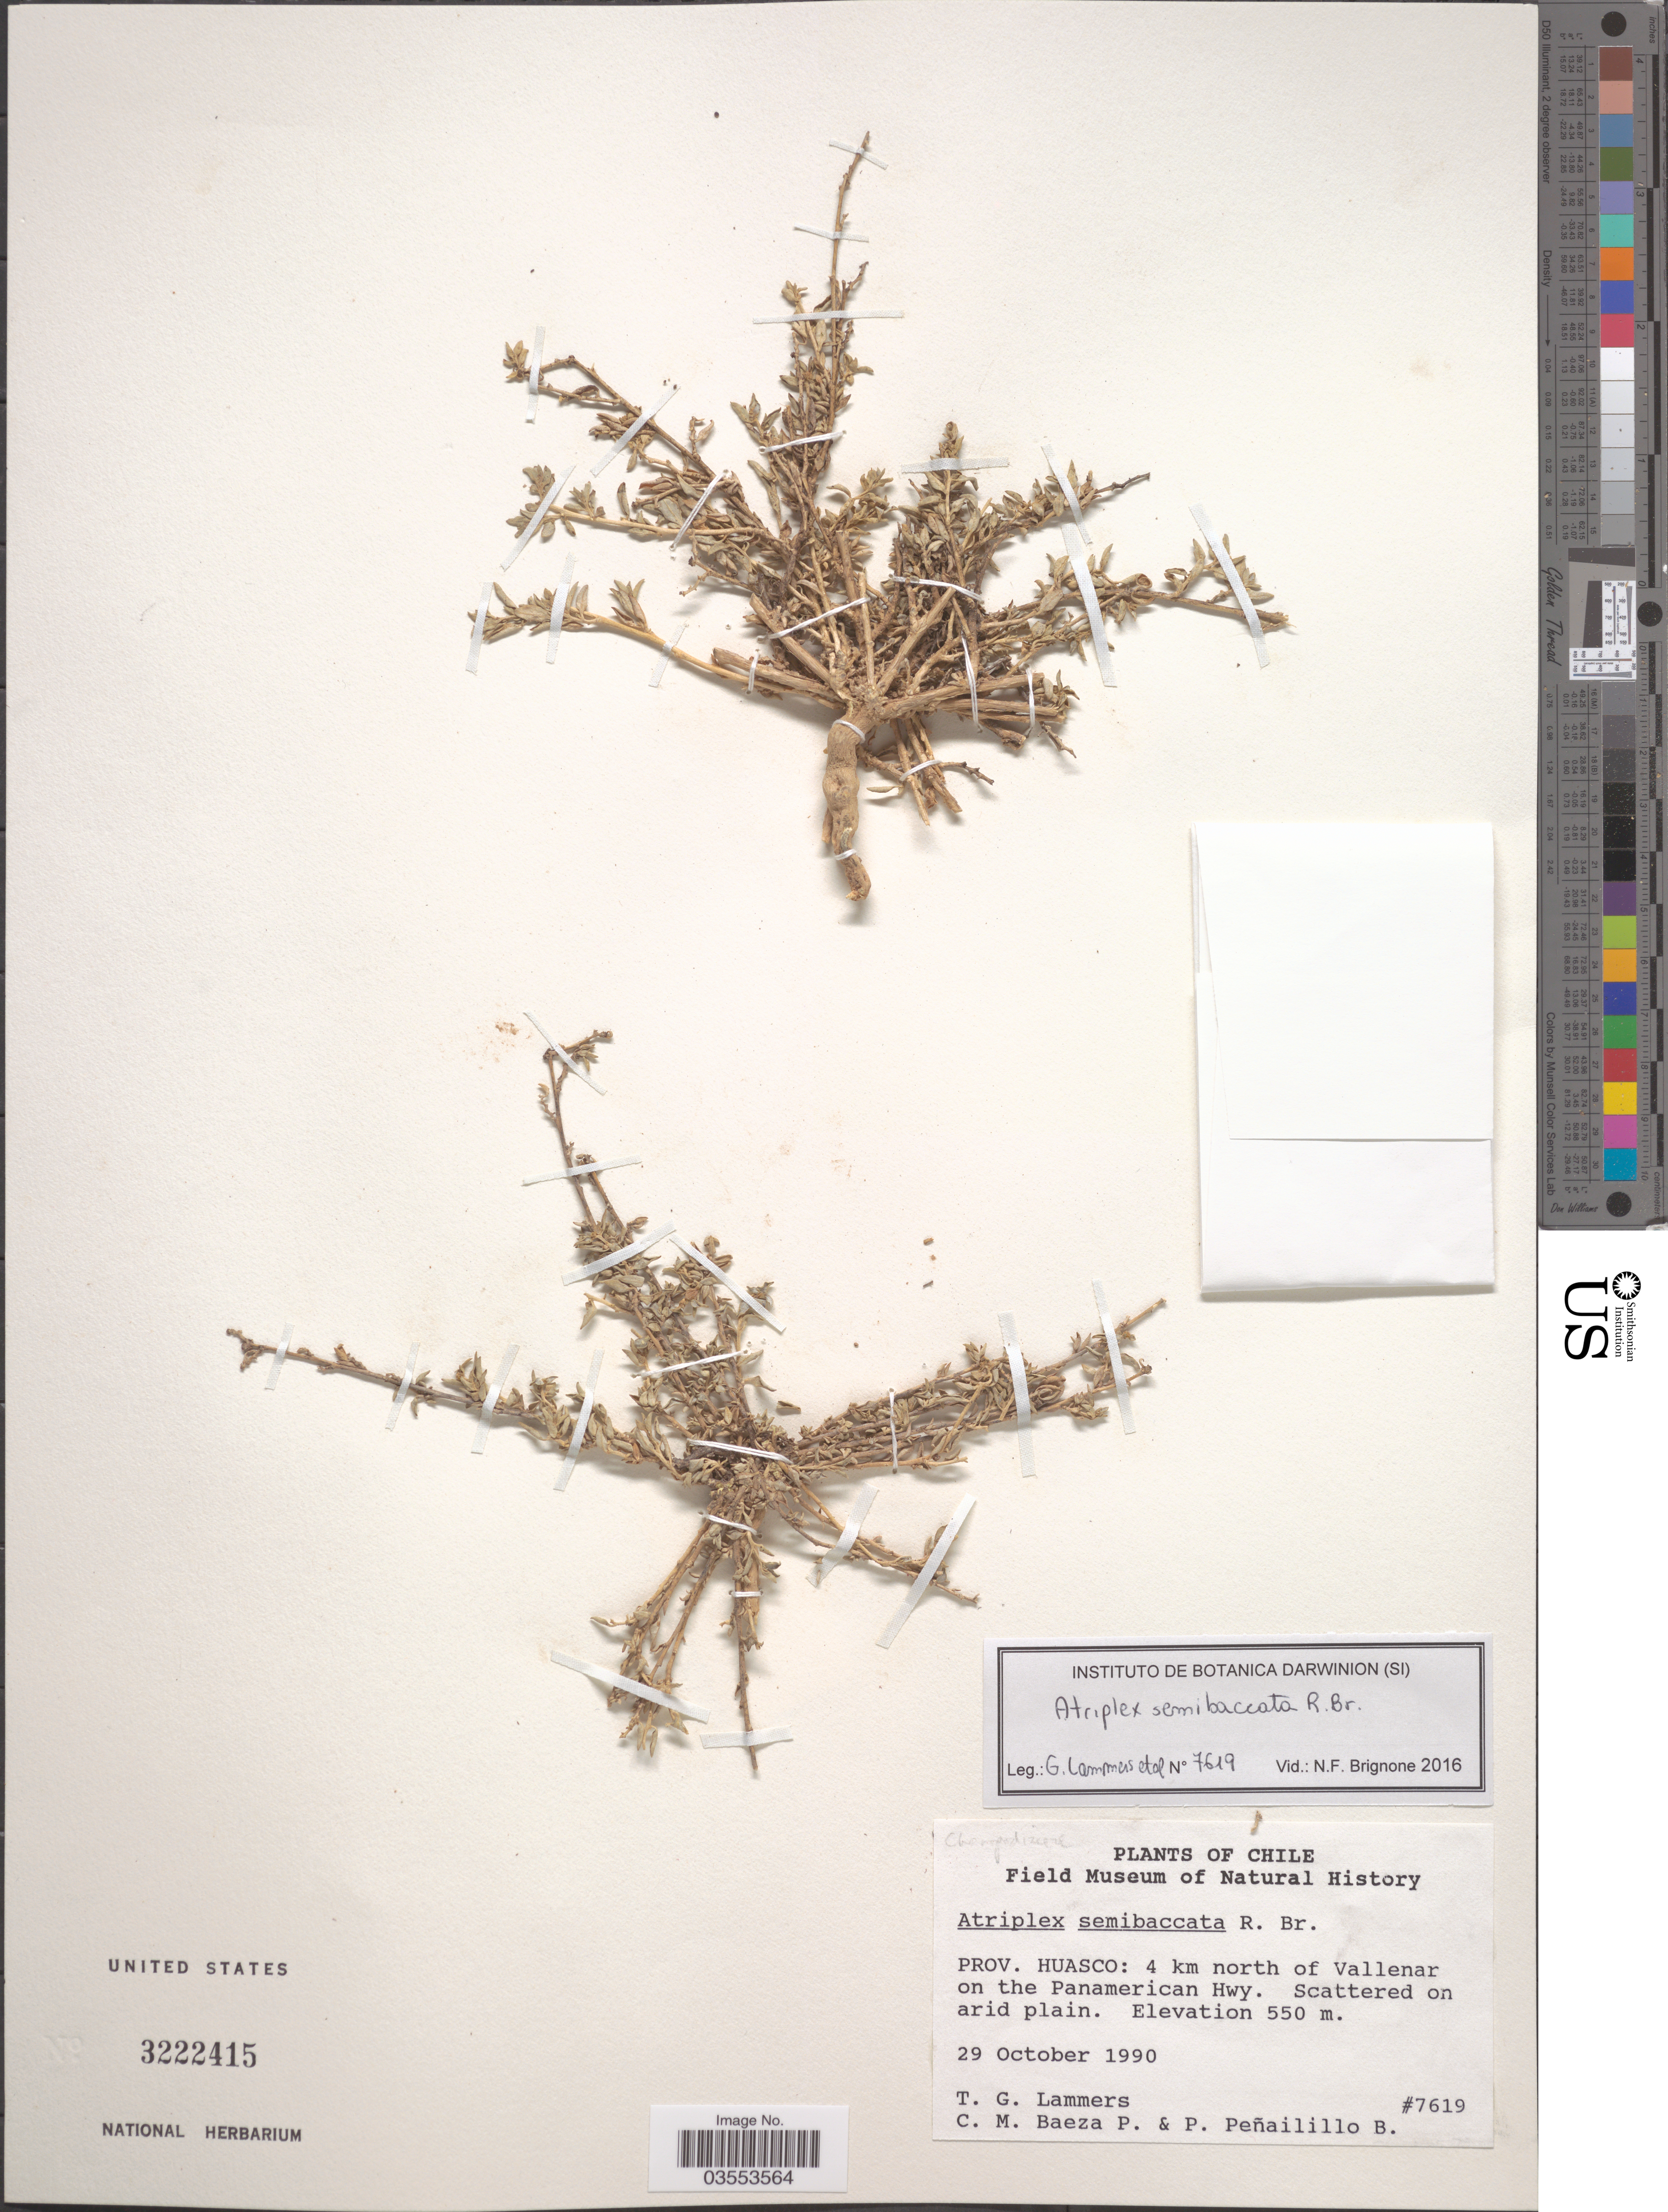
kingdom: Plantae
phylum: Tracheophyta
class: Magnoliopsida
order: Caryophyllales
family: Amaranthaceae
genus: Atriplex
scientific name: Atriplex semibaccata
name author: R. Br.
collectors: T. Lammers, C. Baeza & P. Peñailillo B.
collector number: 7619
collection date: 1990-10-29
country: Chile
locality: Prov. Huasco: 4 km north of Vallenar on the Panamerican Hwy.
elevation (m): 550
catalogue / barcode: US 3222415